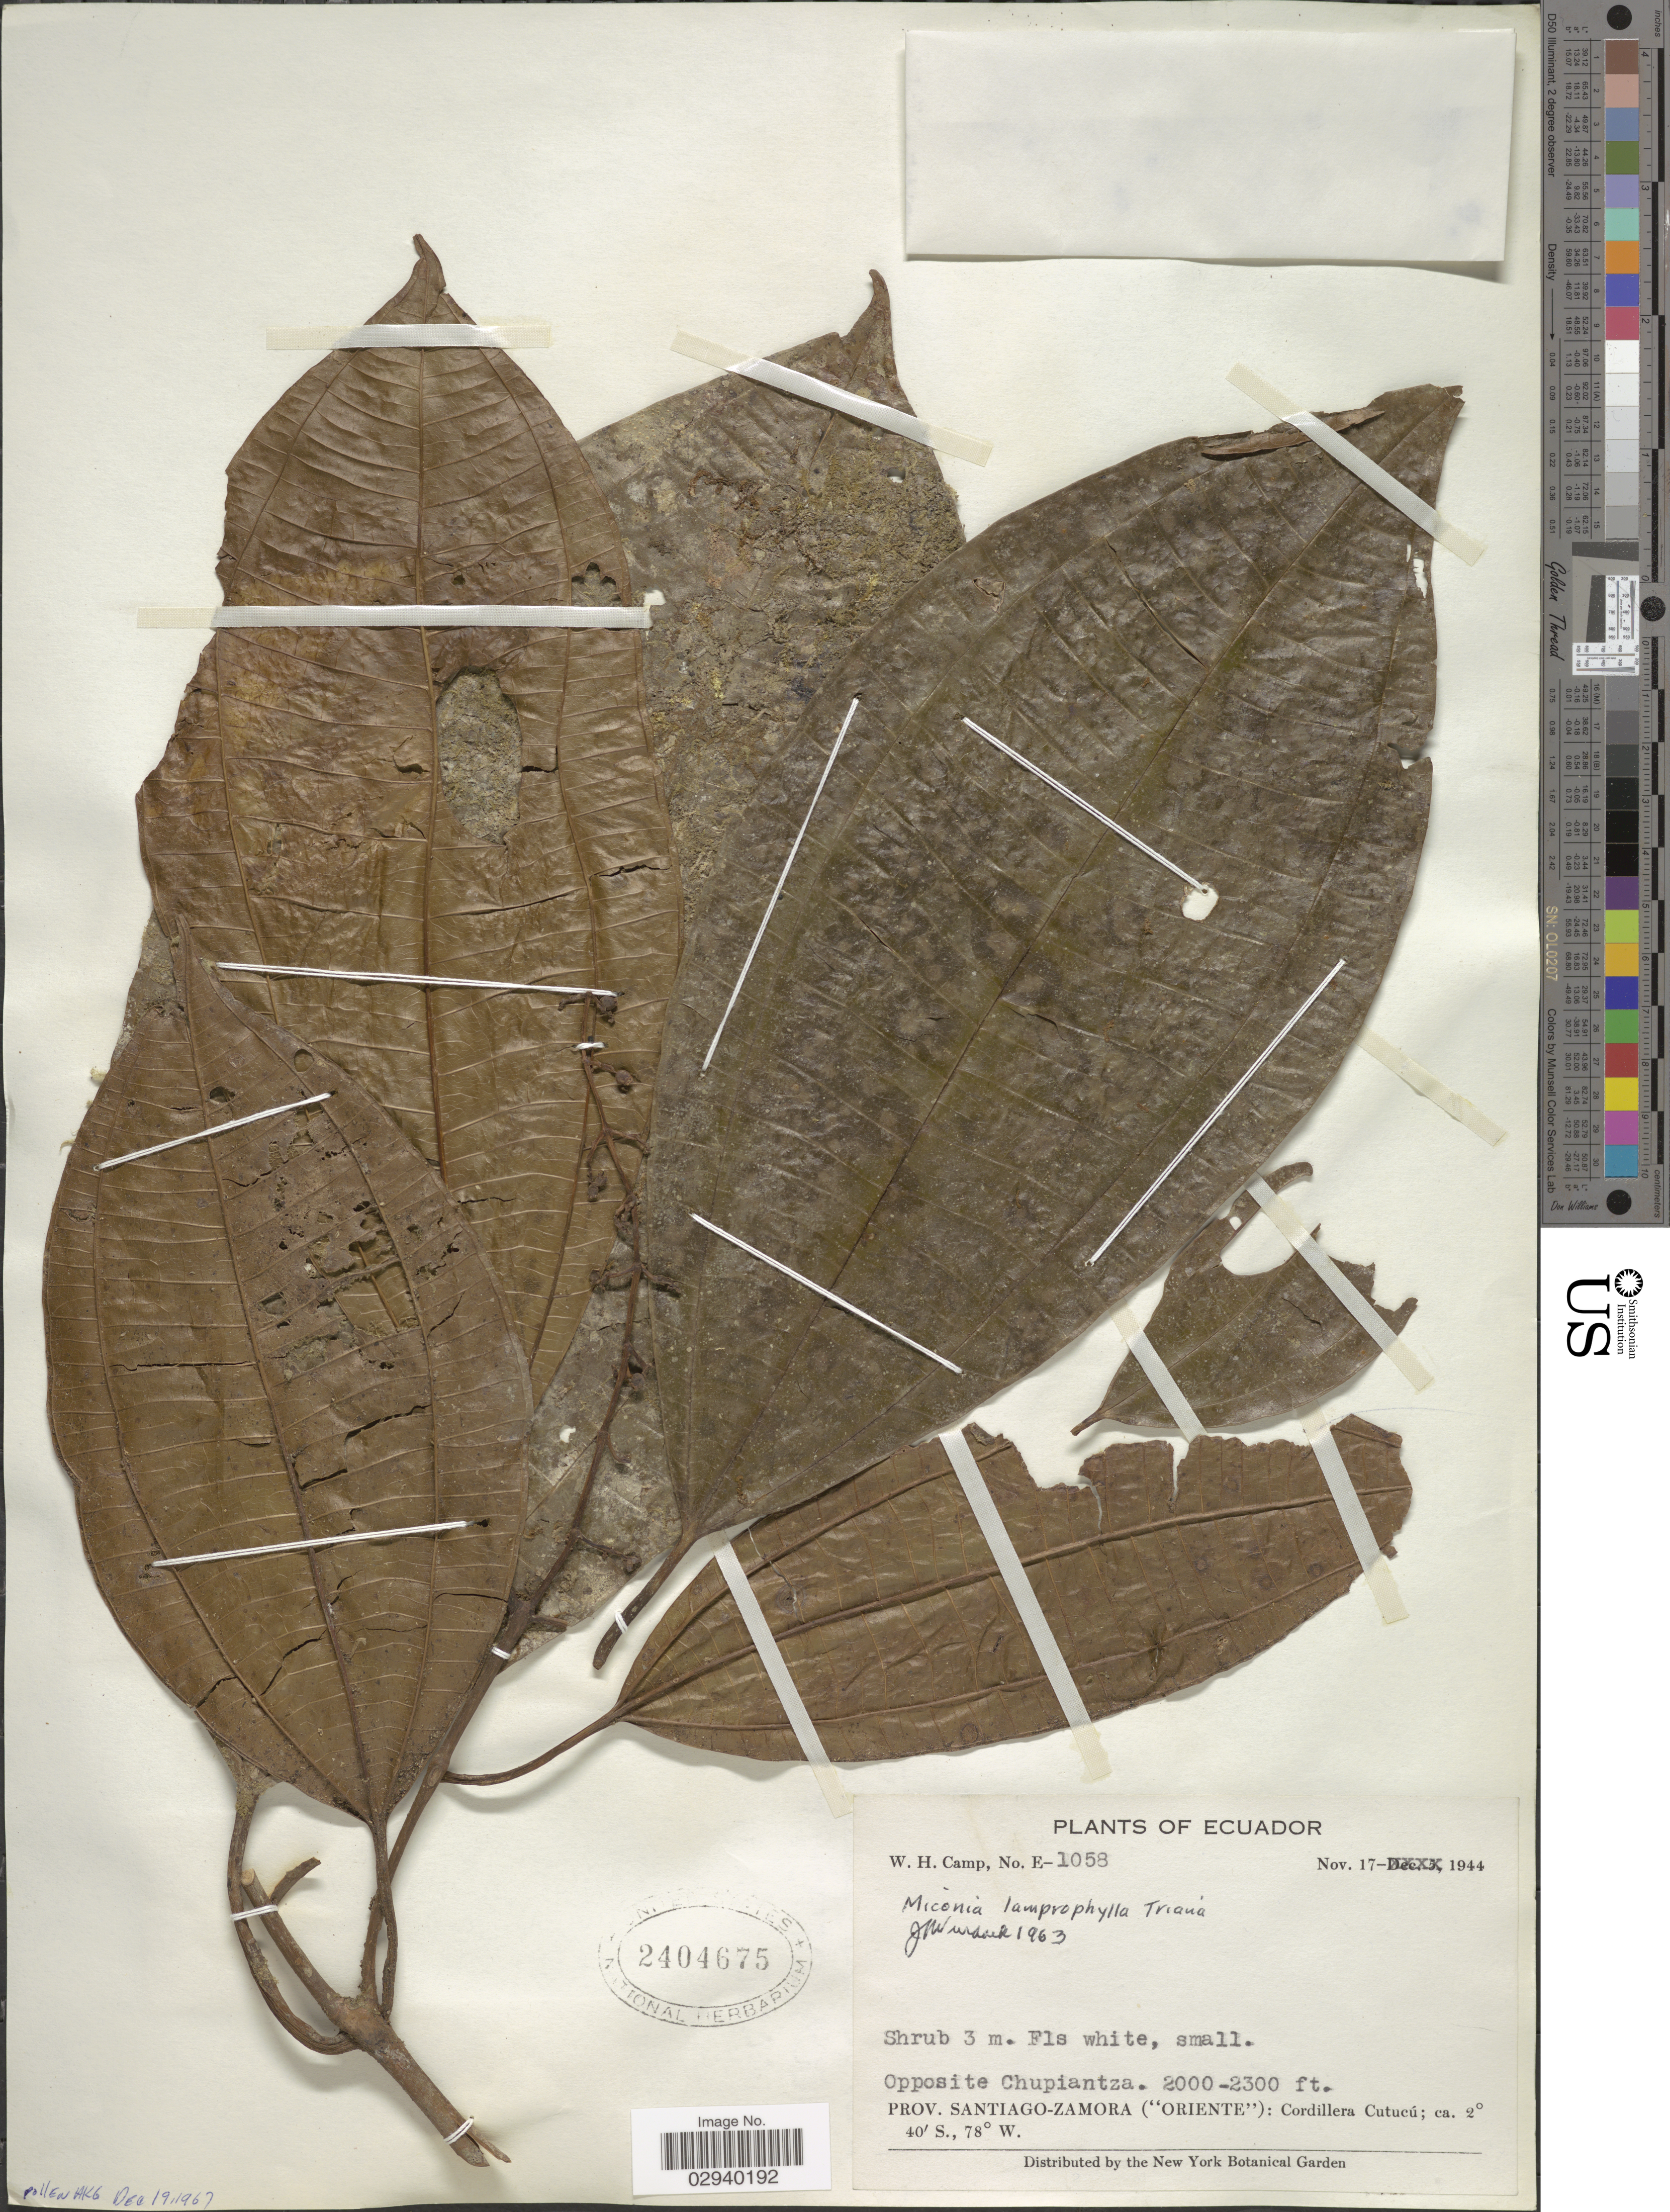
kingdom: Plantae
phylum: Tracheophyta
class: Magnoliopsida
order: Myrtales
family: Melastomataceae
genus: Miconia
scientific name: Miconia lamprophylla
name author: Triana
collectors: W. H. Camp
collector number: E-1058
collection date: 1944-11-17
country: Ecuador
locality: Opposite Chupiantza. Prov. Santiago-Zamora ("Oriente"): Cordillera Cutucú.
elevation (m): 610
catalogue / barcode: US 2404675